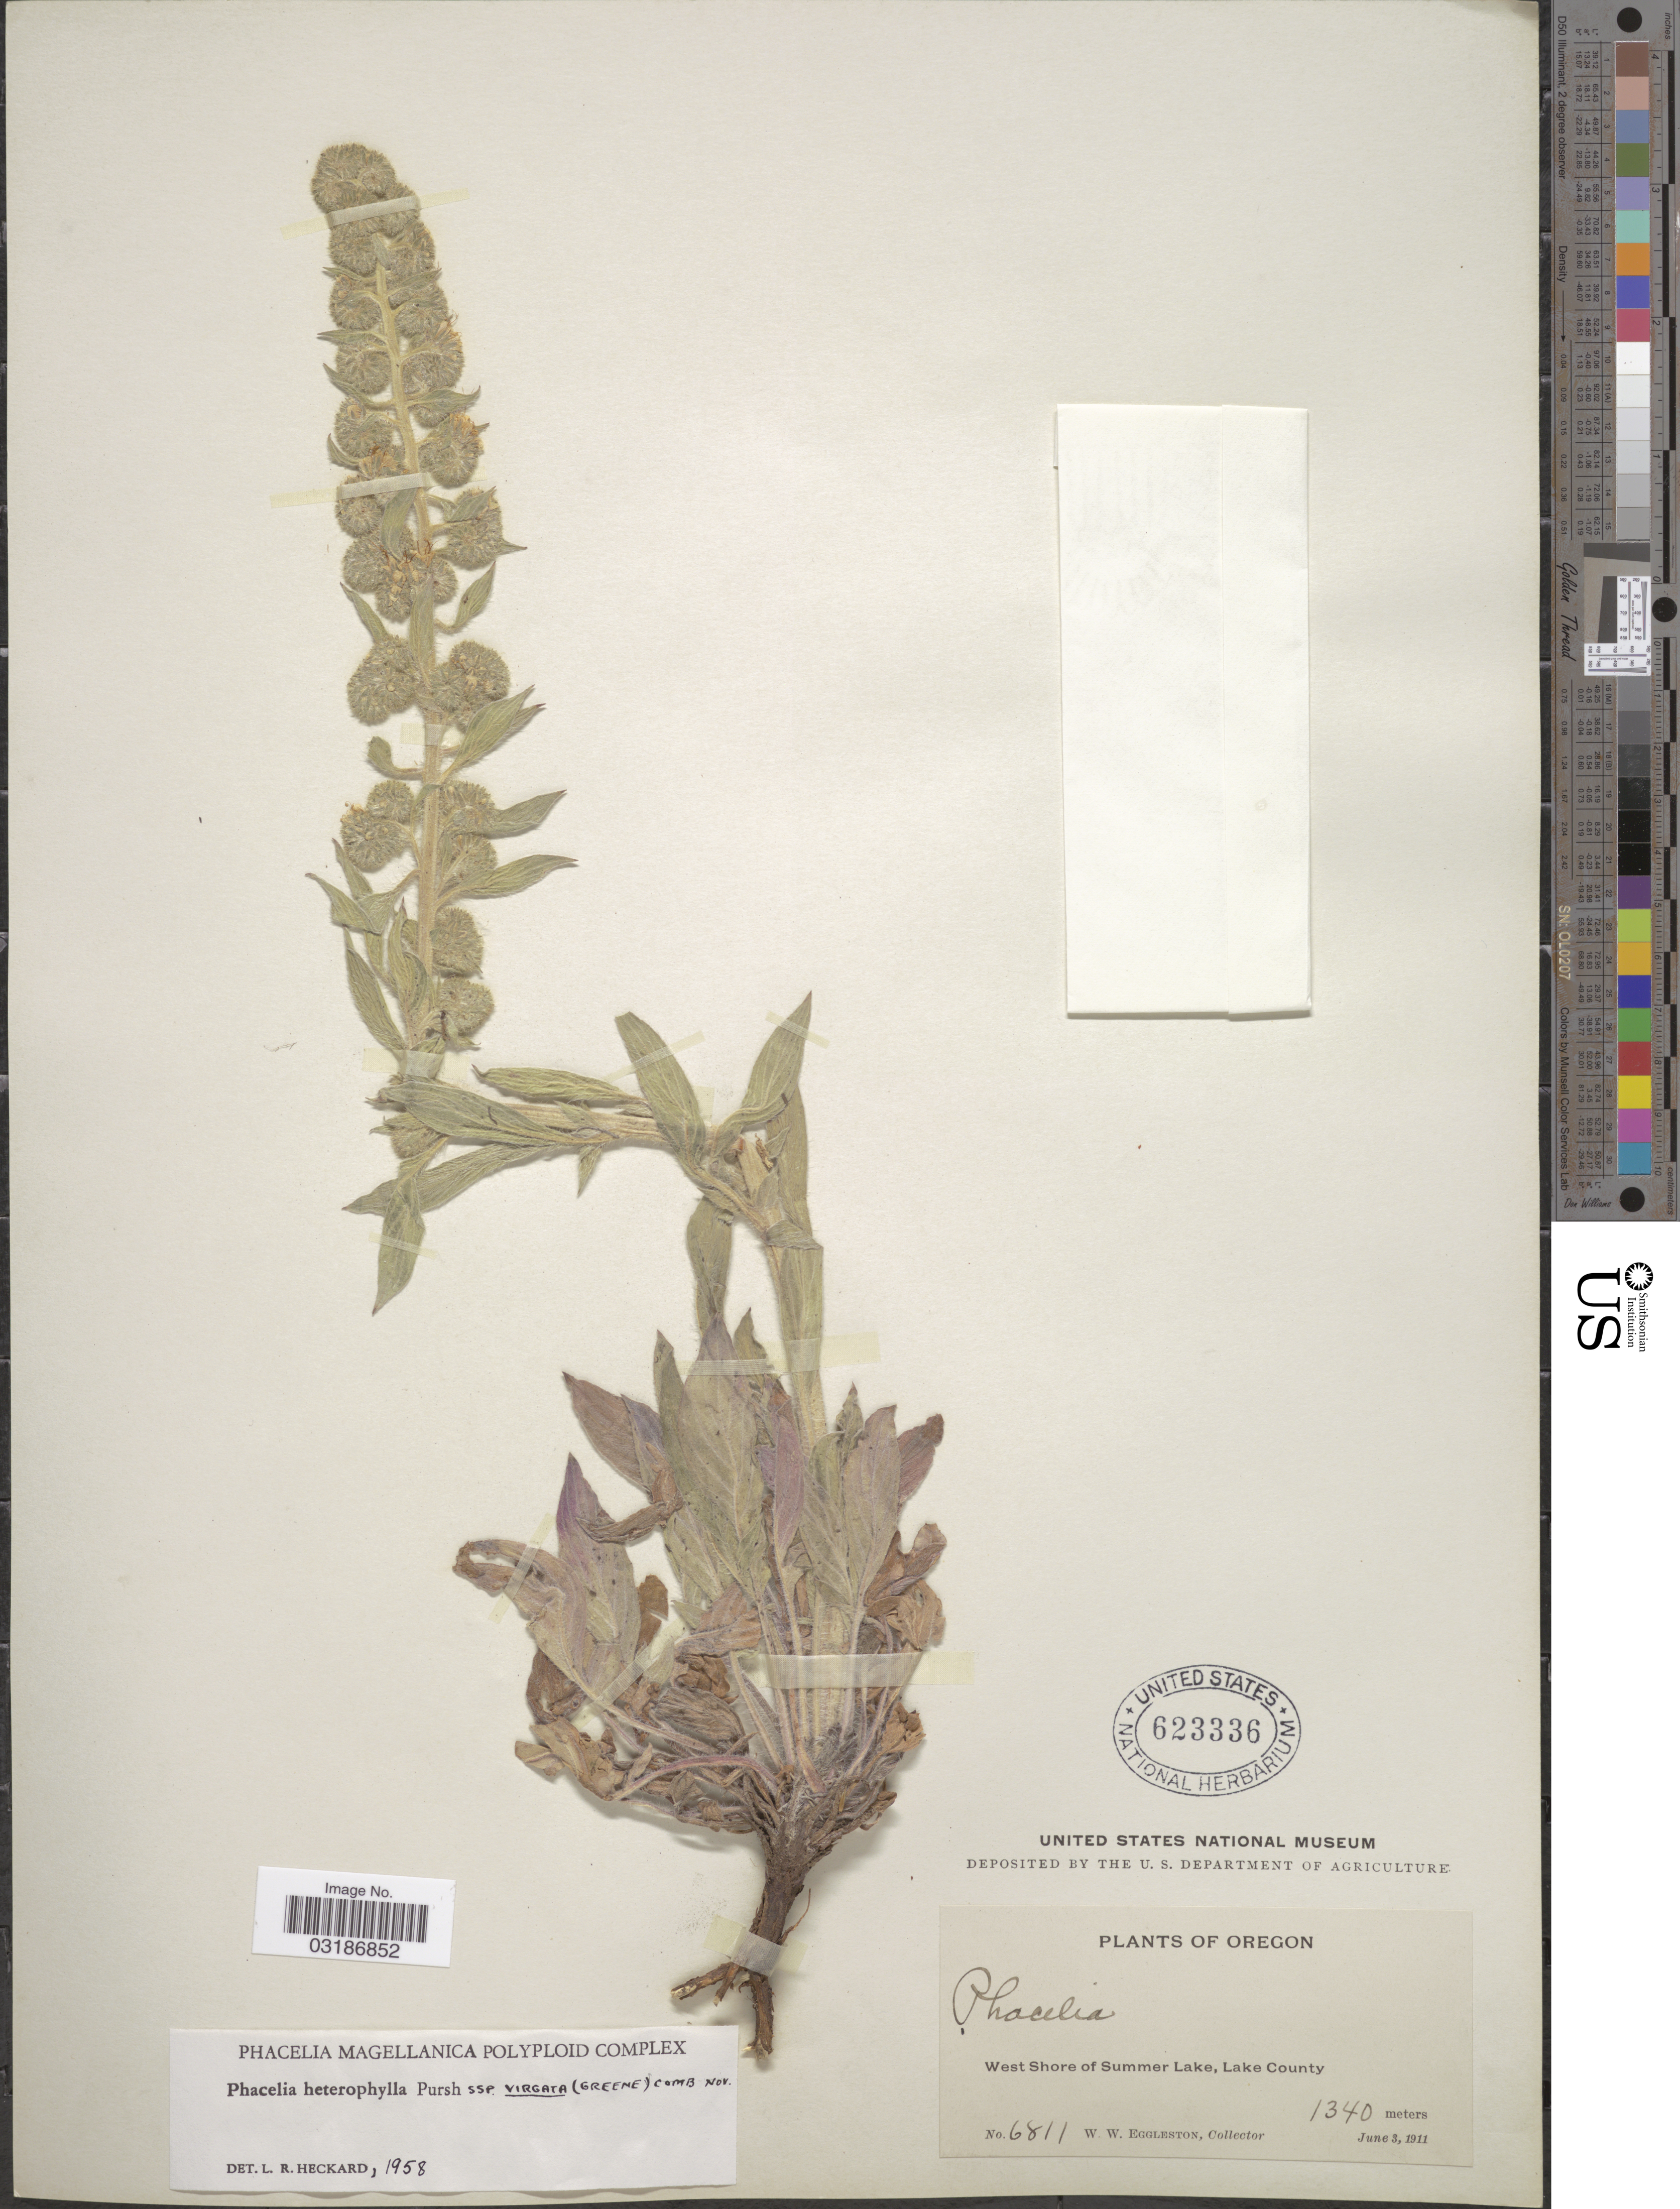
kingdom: Plantae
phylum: Tracheophyta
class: Magnoliopsida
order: Boraginales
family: Hydrophyllaceae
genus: Phacelia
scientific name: Phacelia heterophylla subsp. virgata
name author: (Greene) Heckard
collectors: W. W. Eggleston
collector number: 6811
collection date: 1911-06-03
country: United States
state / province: Oregon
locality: West Shore of Summer Lake, Lake County.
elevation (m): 1340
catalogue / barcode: US 623336